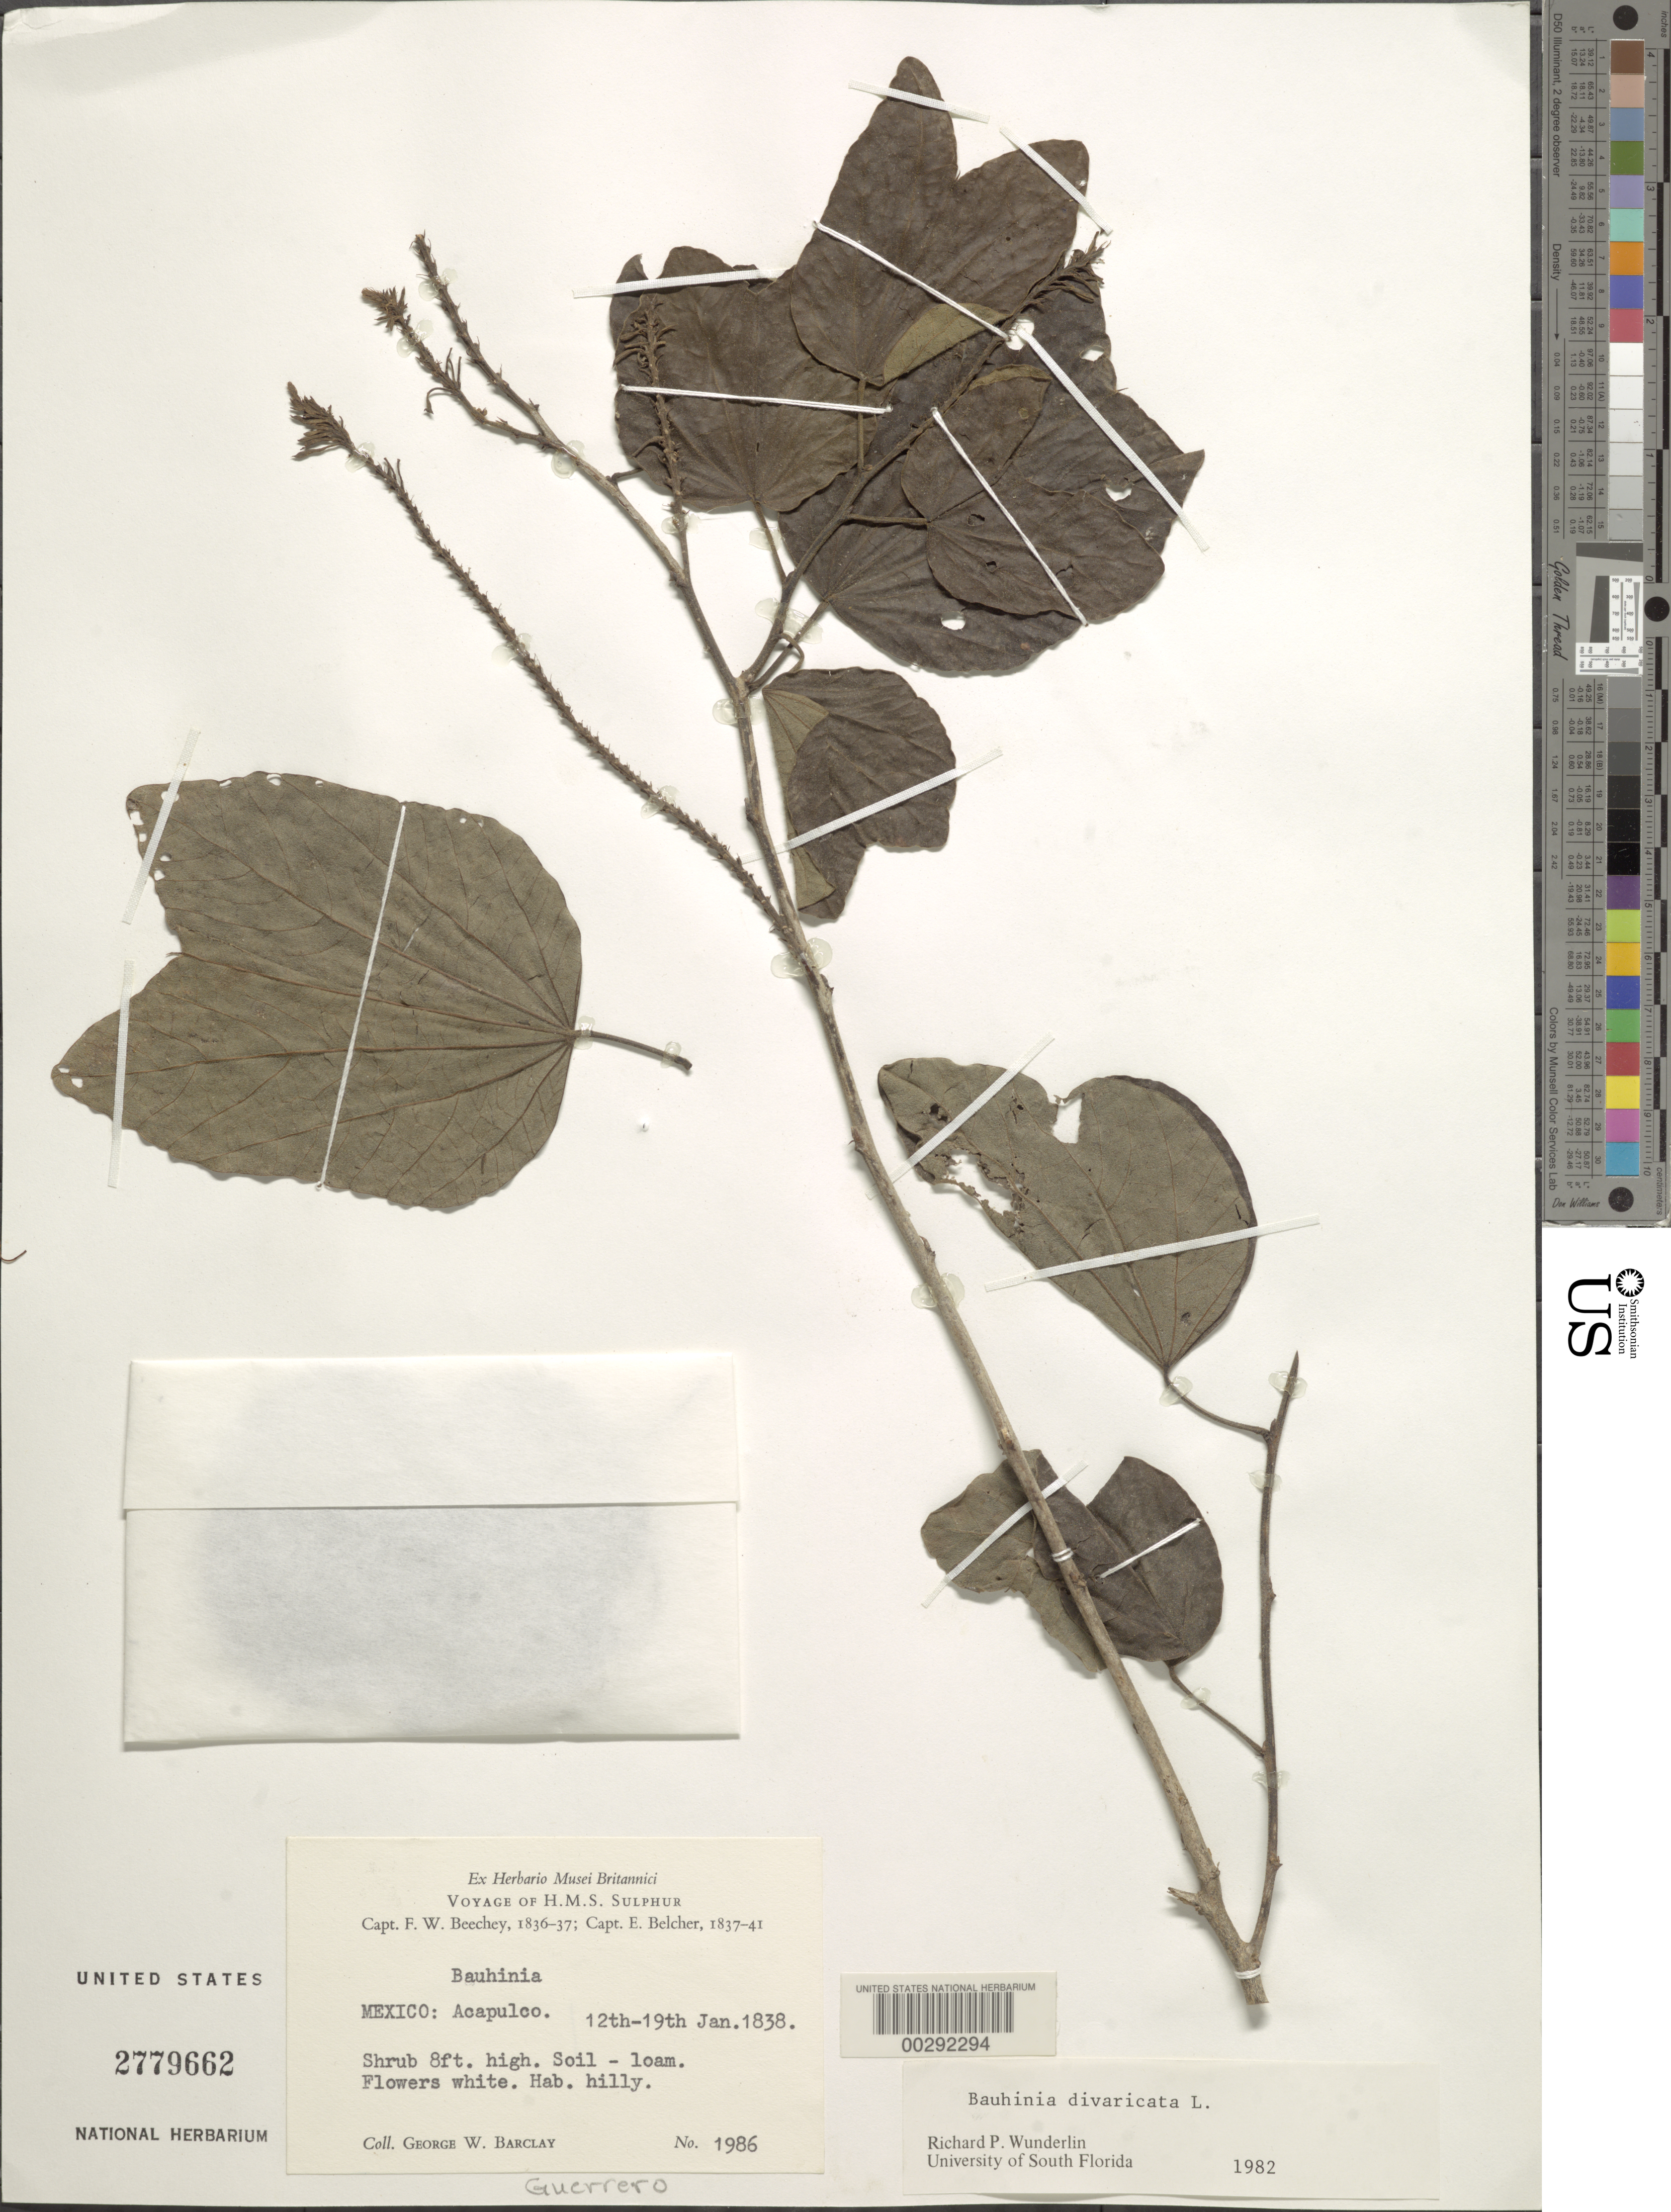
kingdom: Plantae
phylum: Tracheophyta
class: Magnoliopsida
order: Fabales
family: Fabaceae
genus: Bauhinia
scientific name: Bauhinia divaricata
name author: L.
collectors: G. W. Barclay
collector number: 1986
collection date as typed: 12 Jan 1838 to 19 Jan 1838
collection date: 1838-01-12/1838-01-19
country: Mexico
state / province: Guerrero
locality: Acapulco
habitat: Loam soil; hilly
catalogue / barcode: US 2779662